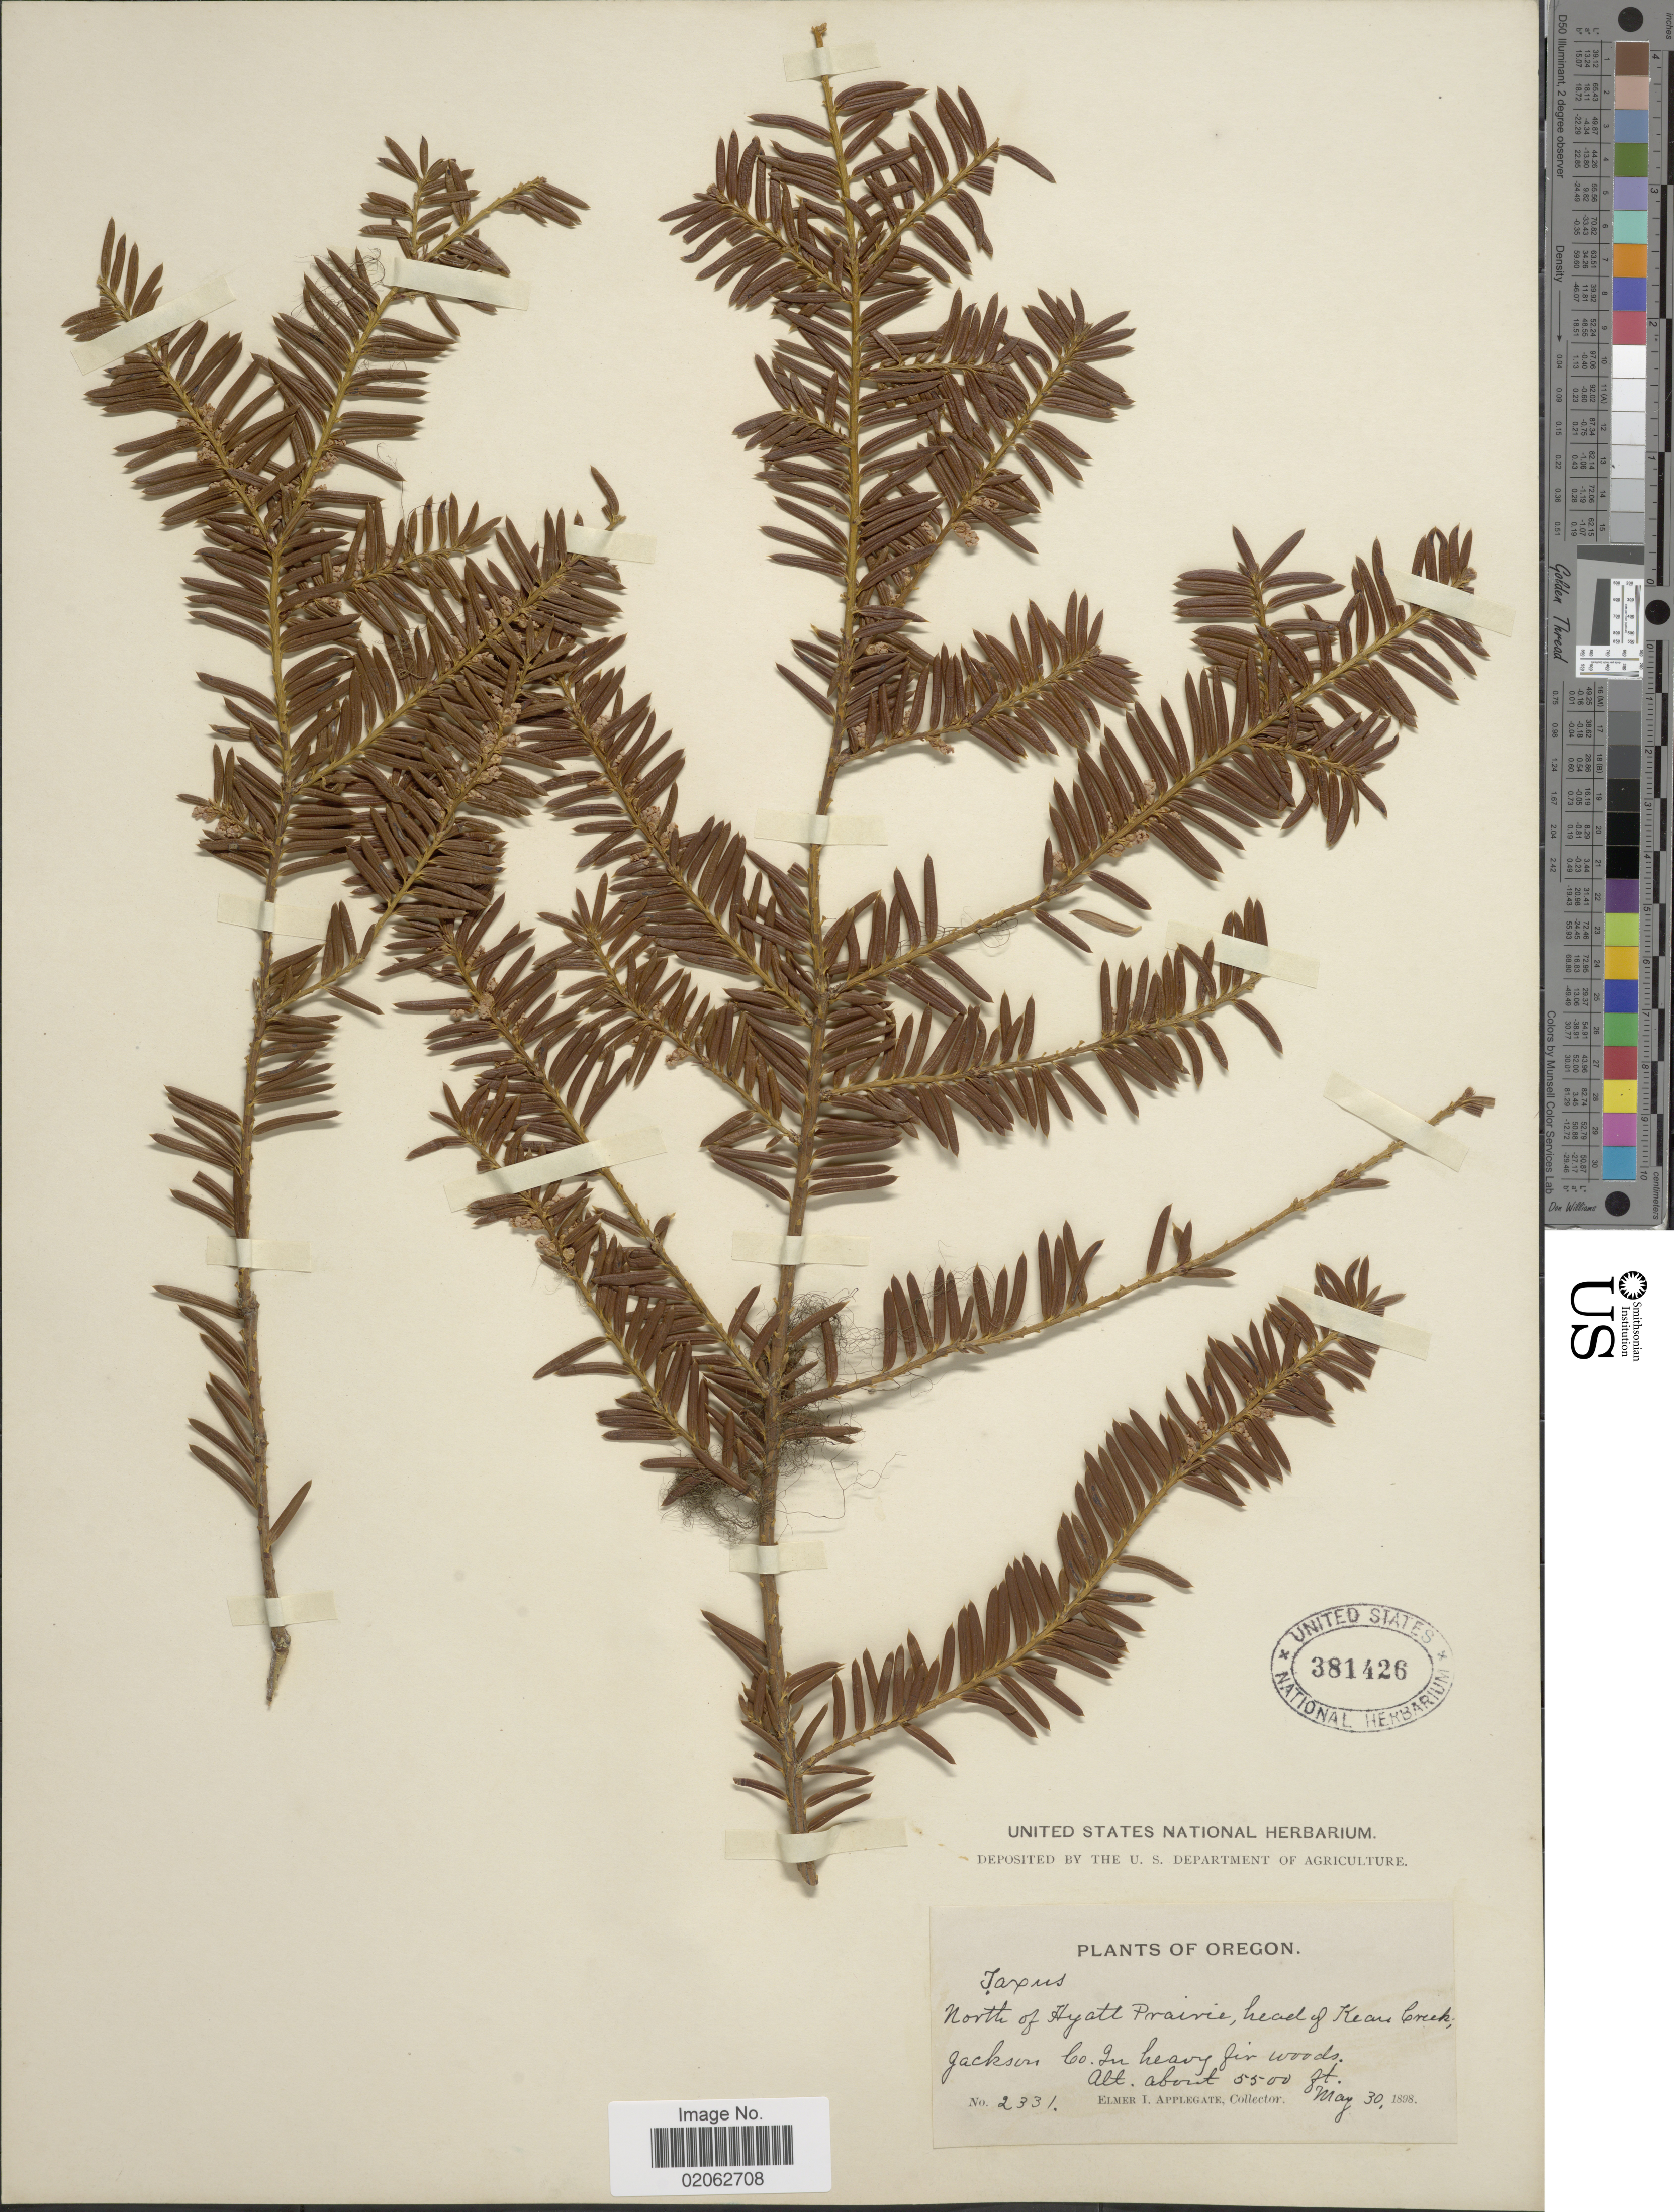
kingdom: Plantae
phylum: Tracheophyta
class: Pinopsida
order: Pinales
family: Taxaceae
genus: Taxus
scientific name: Taxus brevifolia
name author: Nutt.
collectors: E. I. Applegate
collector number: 2331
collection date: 1898-05-30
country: United States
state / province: Oregon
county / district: Jackson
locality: North of Hyatt Prairie, head of Kean Creek, Jackson Co.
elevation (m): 1676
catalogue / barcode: US 381426